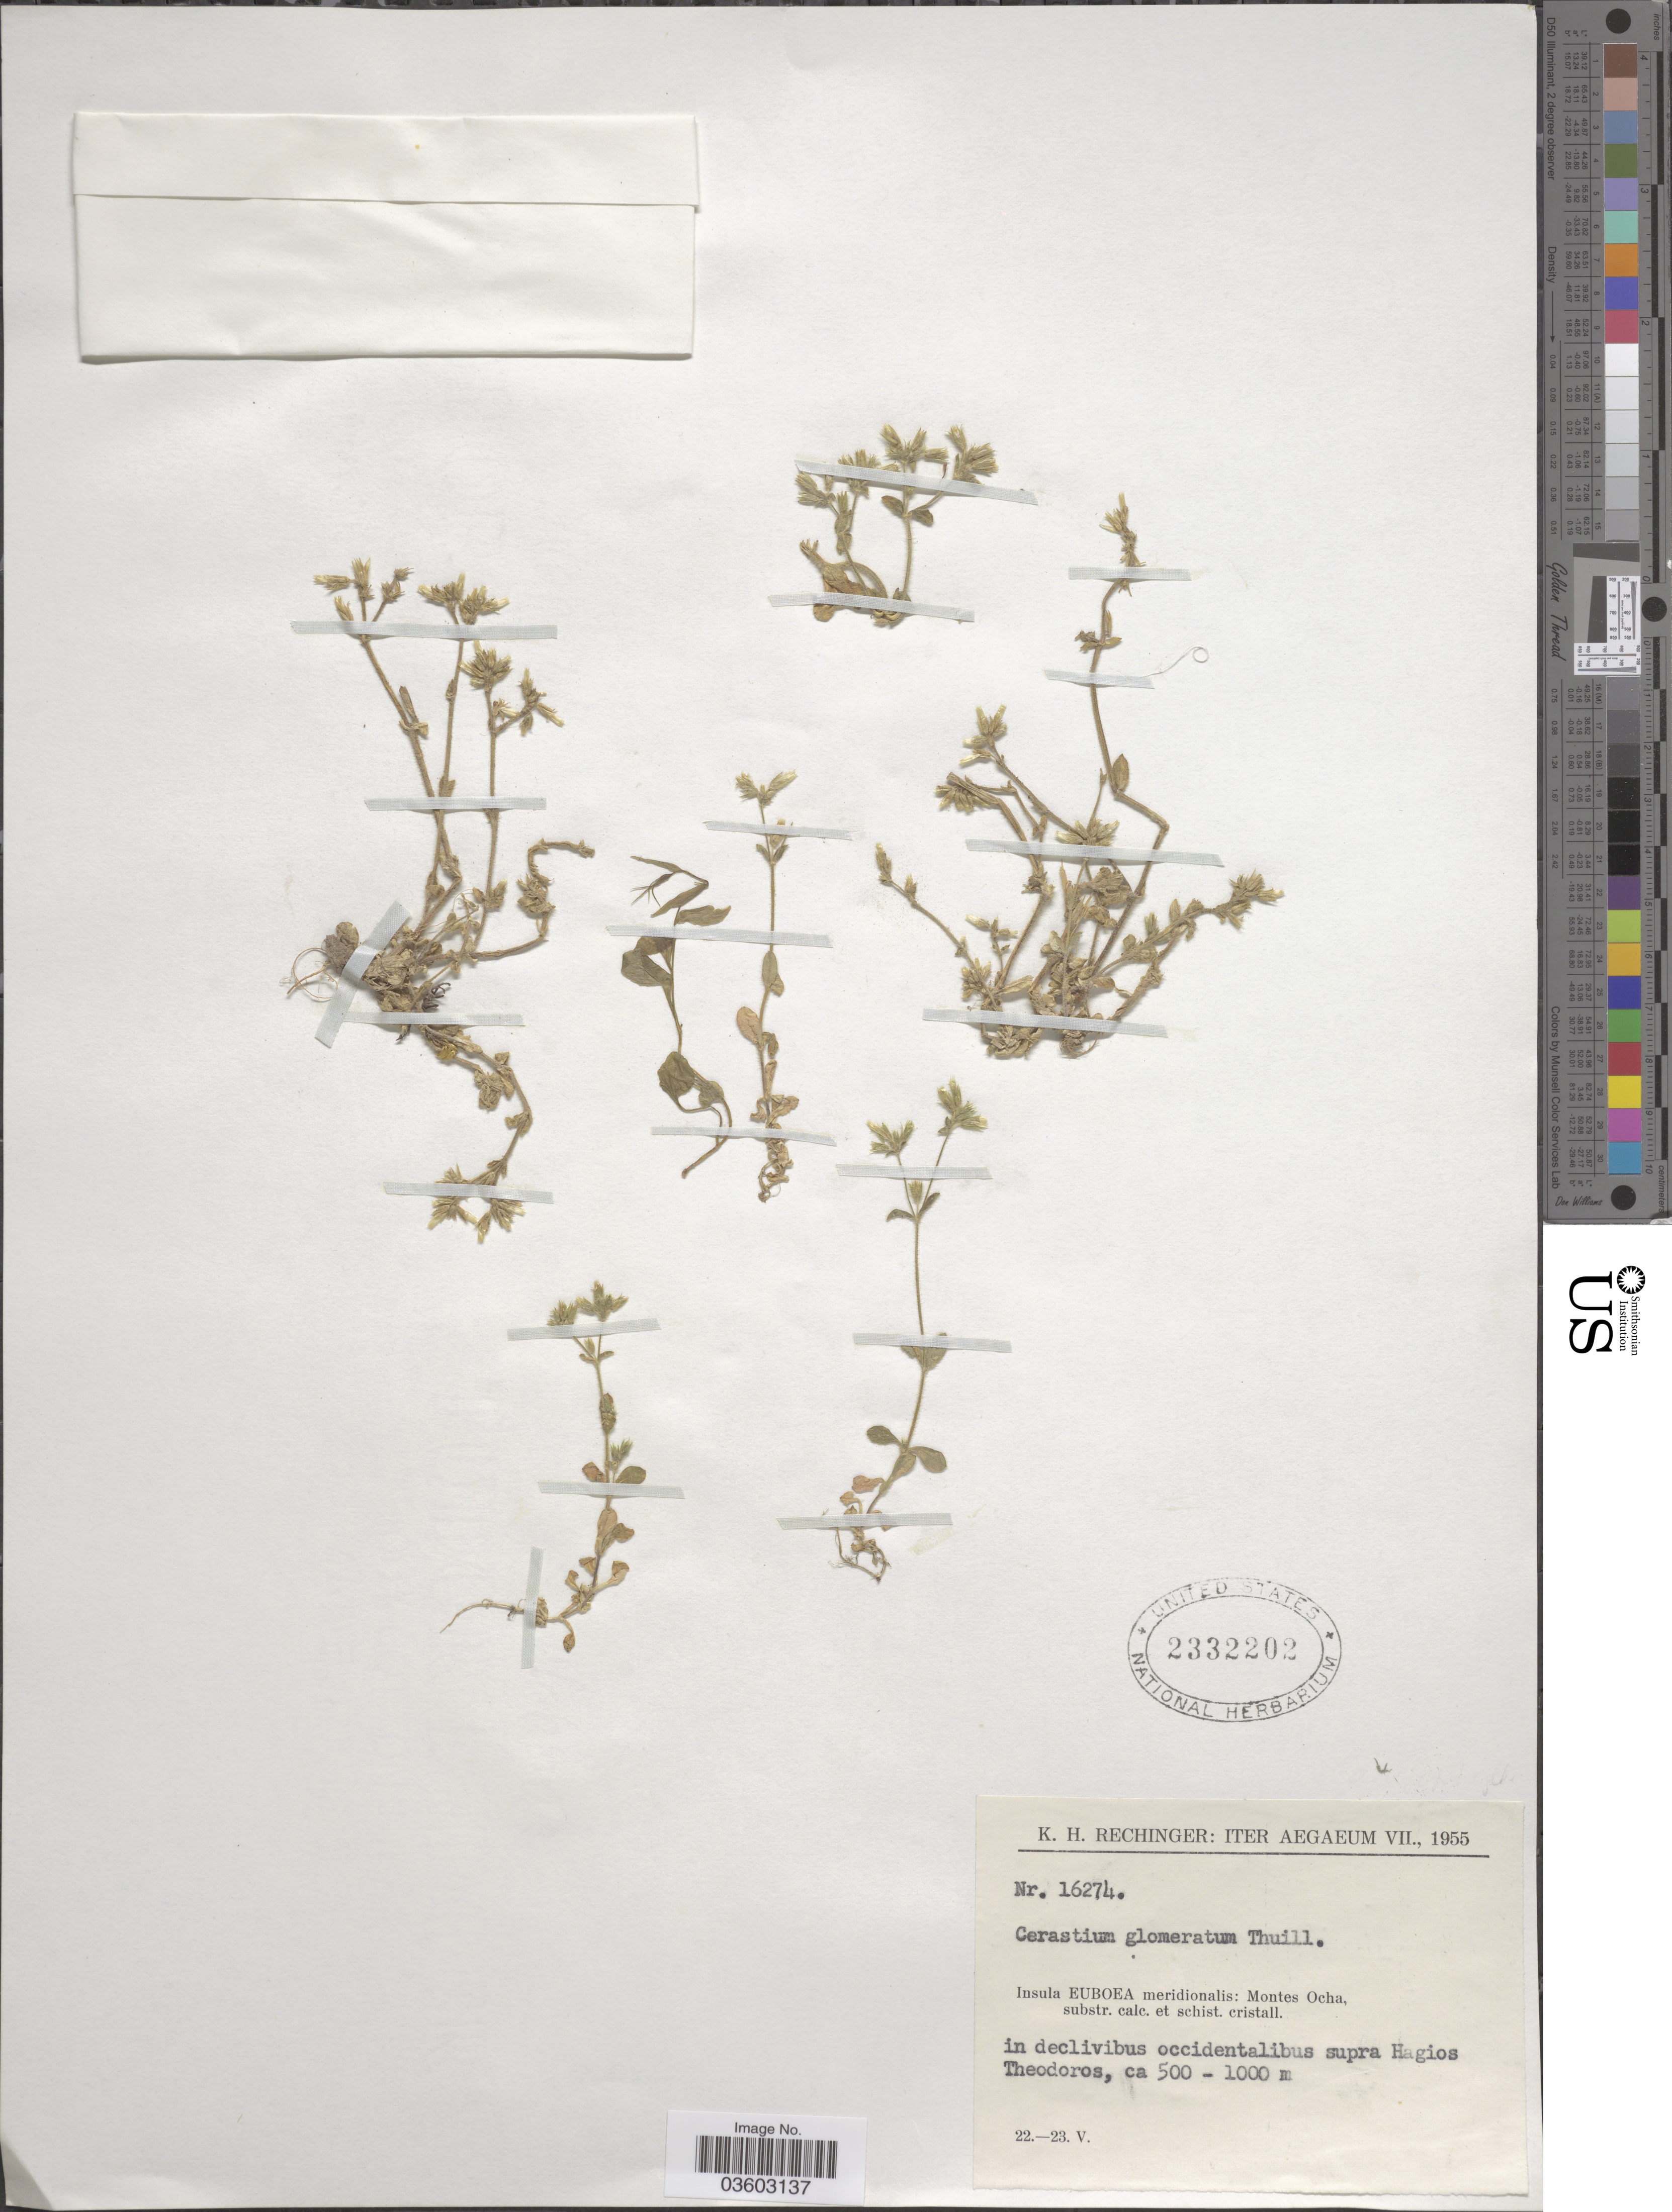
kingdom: Plantae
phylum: Tracheophyta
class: Magnoliopsida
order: Caryophyllales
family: Caryophyllaceae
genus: Cerastium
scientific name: Cerastium glomeratum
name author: Thuill.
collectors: K. H. Rechinger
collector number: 16274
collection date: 1955-05-22/1955-05-23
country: Greece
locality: Iter Aegaeum. Insula Euboea meridionalis: Montes Ocha. In declivibus occidentalibus supra Hagios Theodoros.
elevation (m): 500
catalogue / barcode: US 2332202